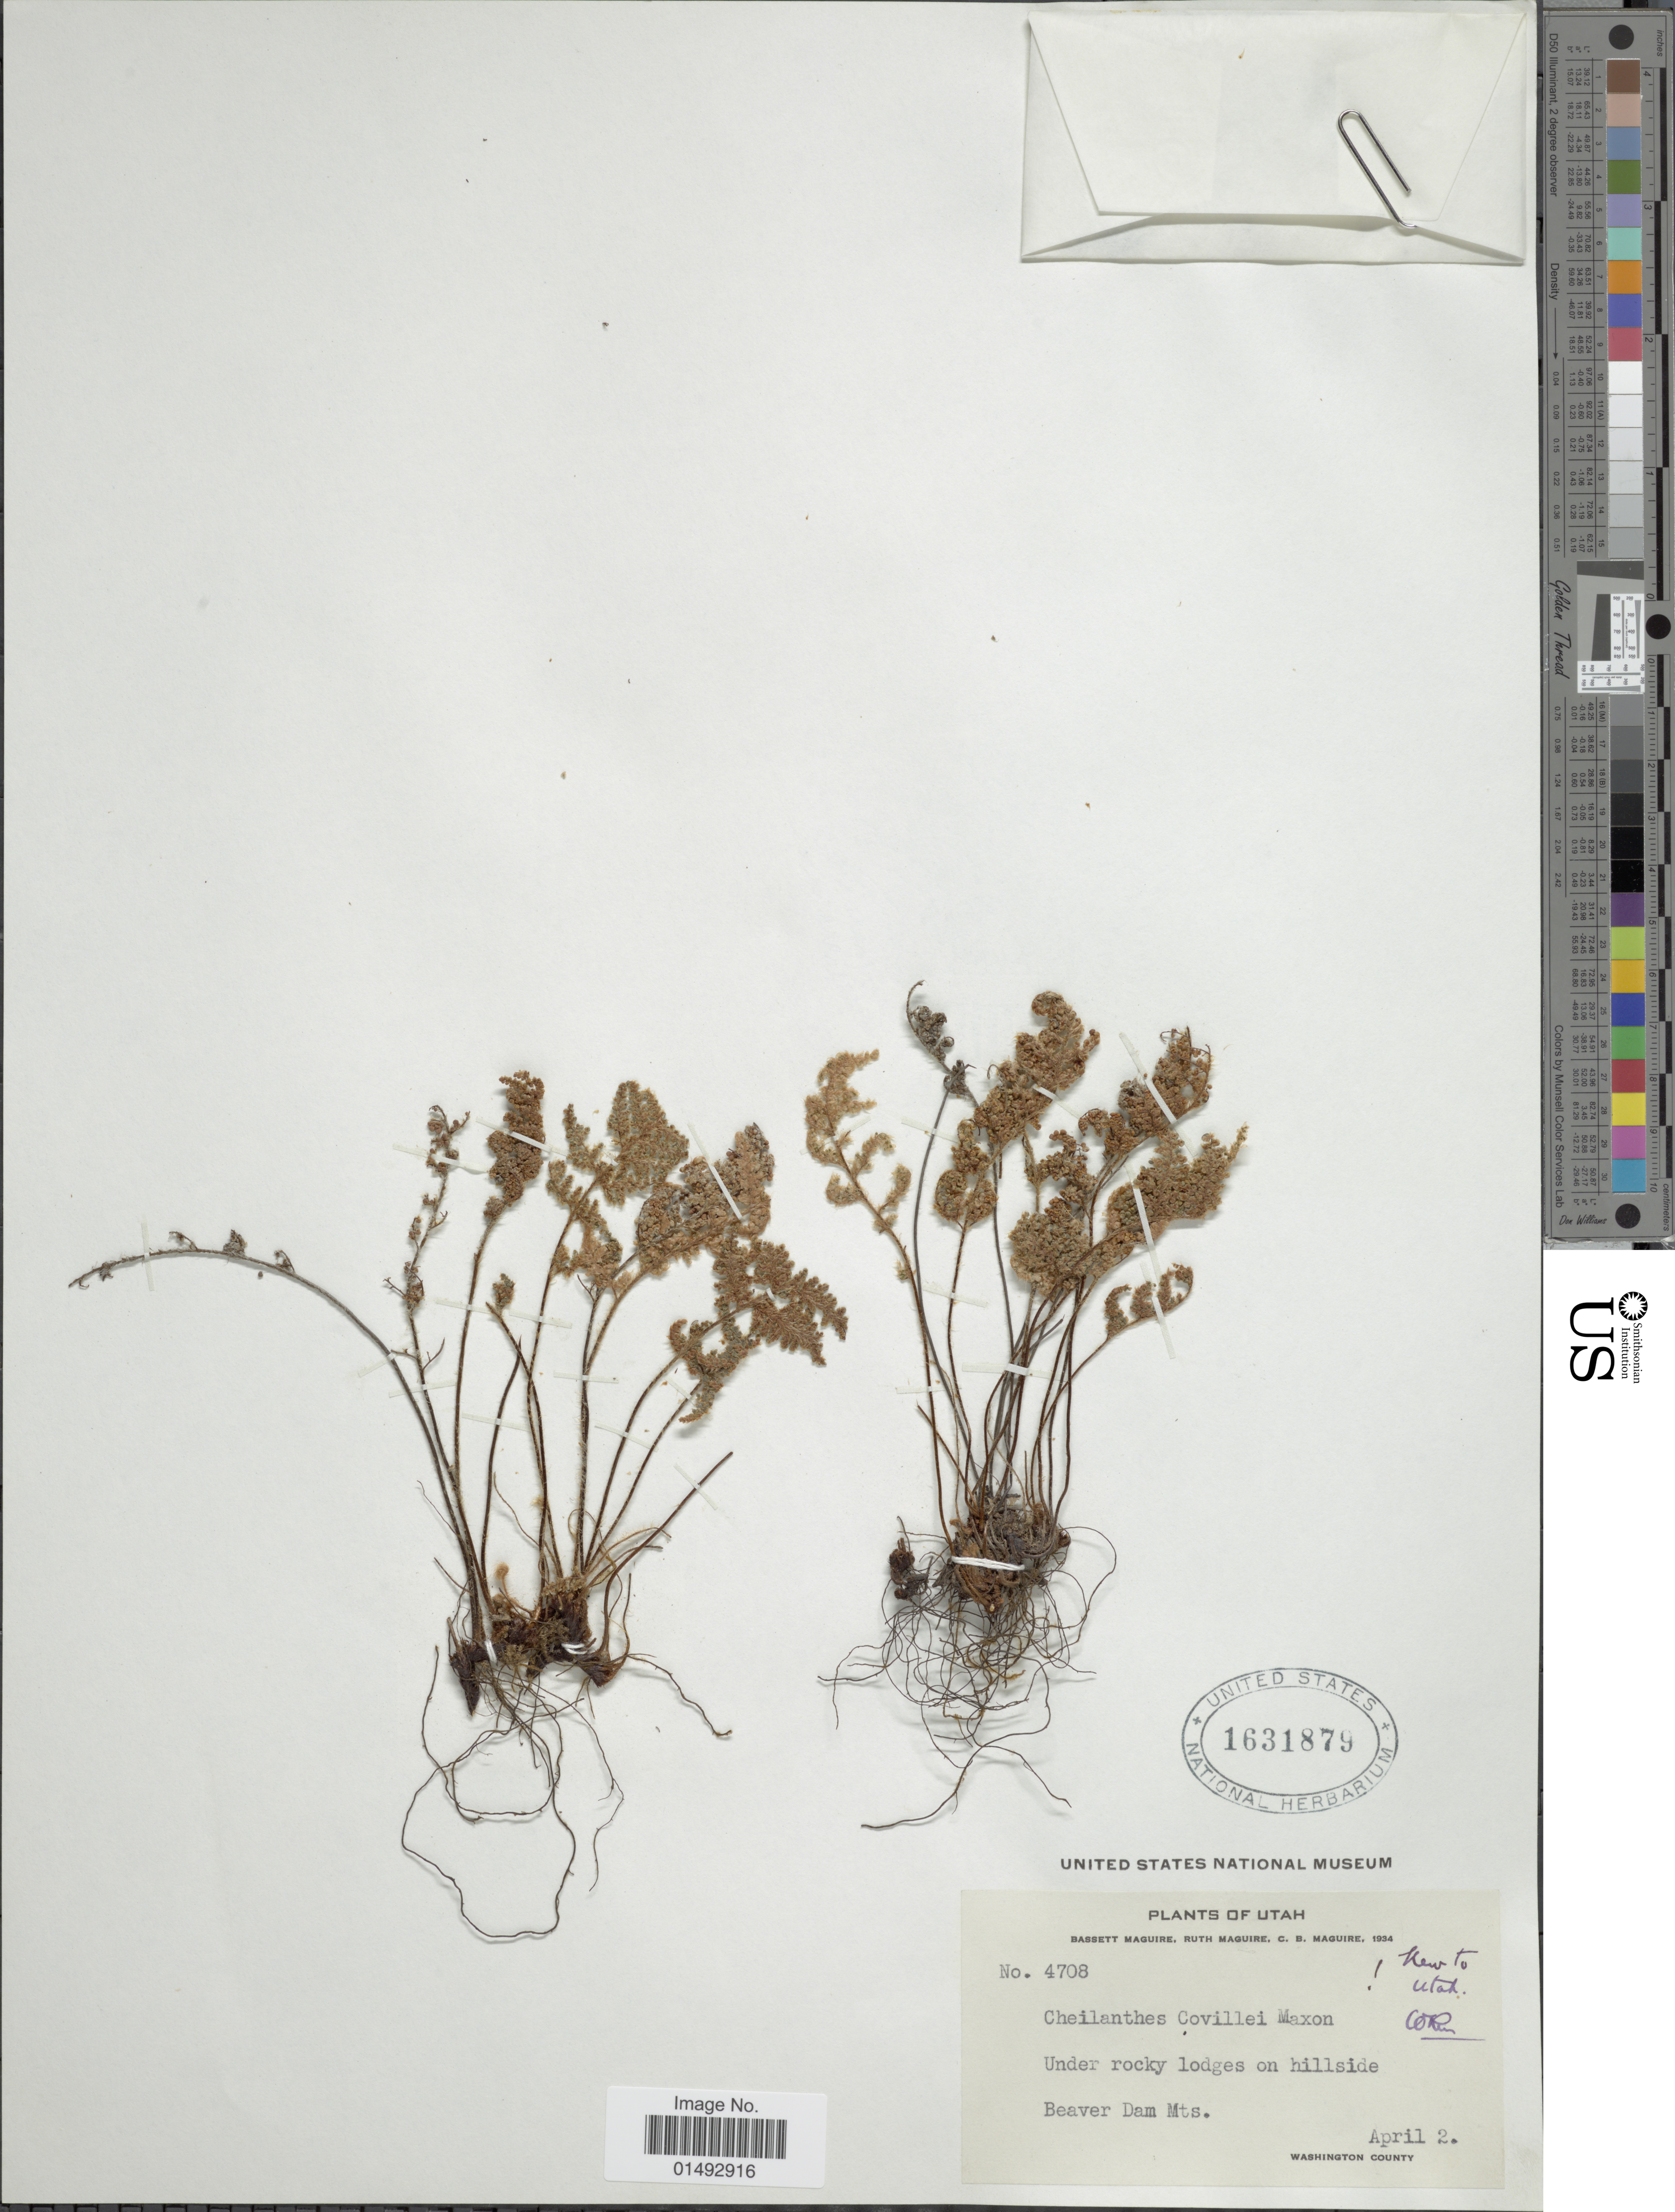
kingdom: Plantae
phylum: Tracheophyta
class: Polypodiopsida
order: Polypodiales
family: Pteridaceae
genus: Myriopteris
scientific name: Myriopteris covillei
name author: (Maxon) Á. Löve & D. Löve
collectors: B. Maguire, R. R. Maguire & C. Maguire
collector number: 4708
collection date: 1934-04-02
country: United States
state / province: Washington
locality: Washington County, Under rocky lodges on hillside Beaver Dam Mts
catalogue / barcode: US 1631879